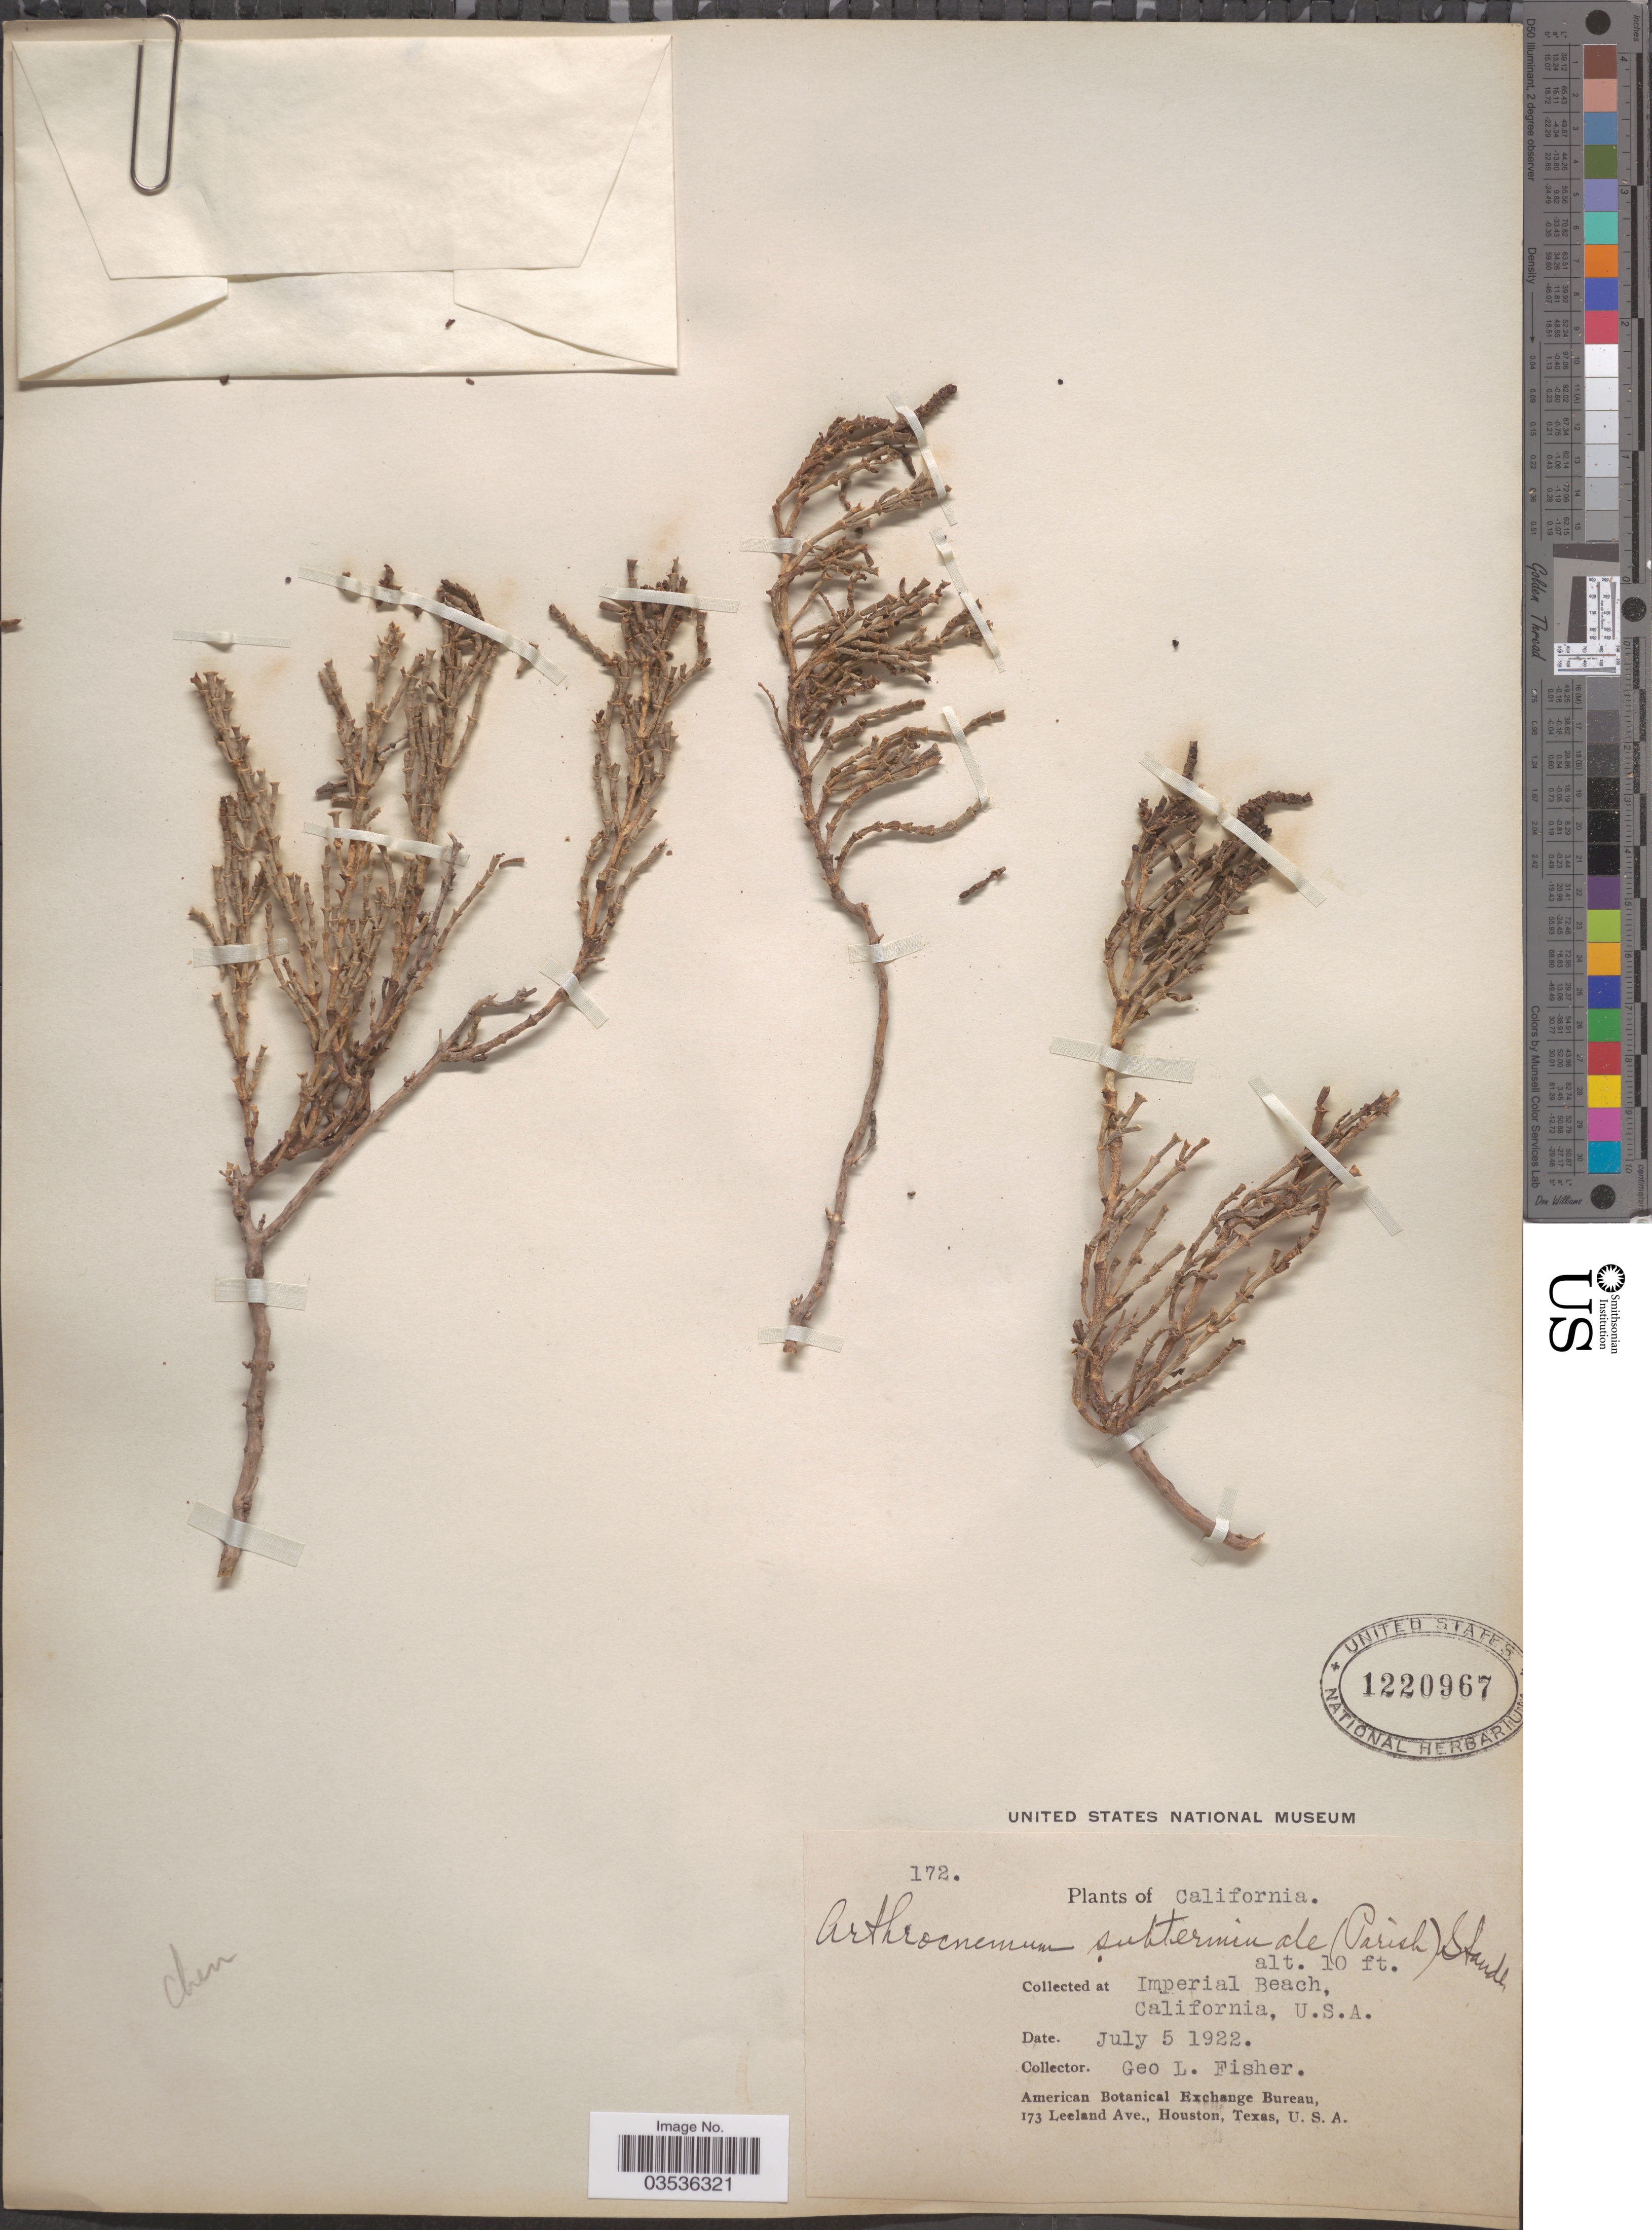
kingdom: Plantae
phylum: Tracheophyta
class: Magnoliopsida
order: Caryophyllales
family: Amaranthaceae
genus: Arthroceras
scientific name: Arthroceras subterminale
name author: (Parish) Piirainen & G. Kadereit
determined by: Strong, Mark T., (BOT), Smithsonian Institution - National Museum of Natural History (UNITED STATES)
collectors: G. L. Fisher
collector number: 172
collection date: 1922-07-05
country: United States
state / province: California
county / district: Imperial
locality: Imperial Beach.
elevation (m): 3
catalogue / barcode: US 1220967